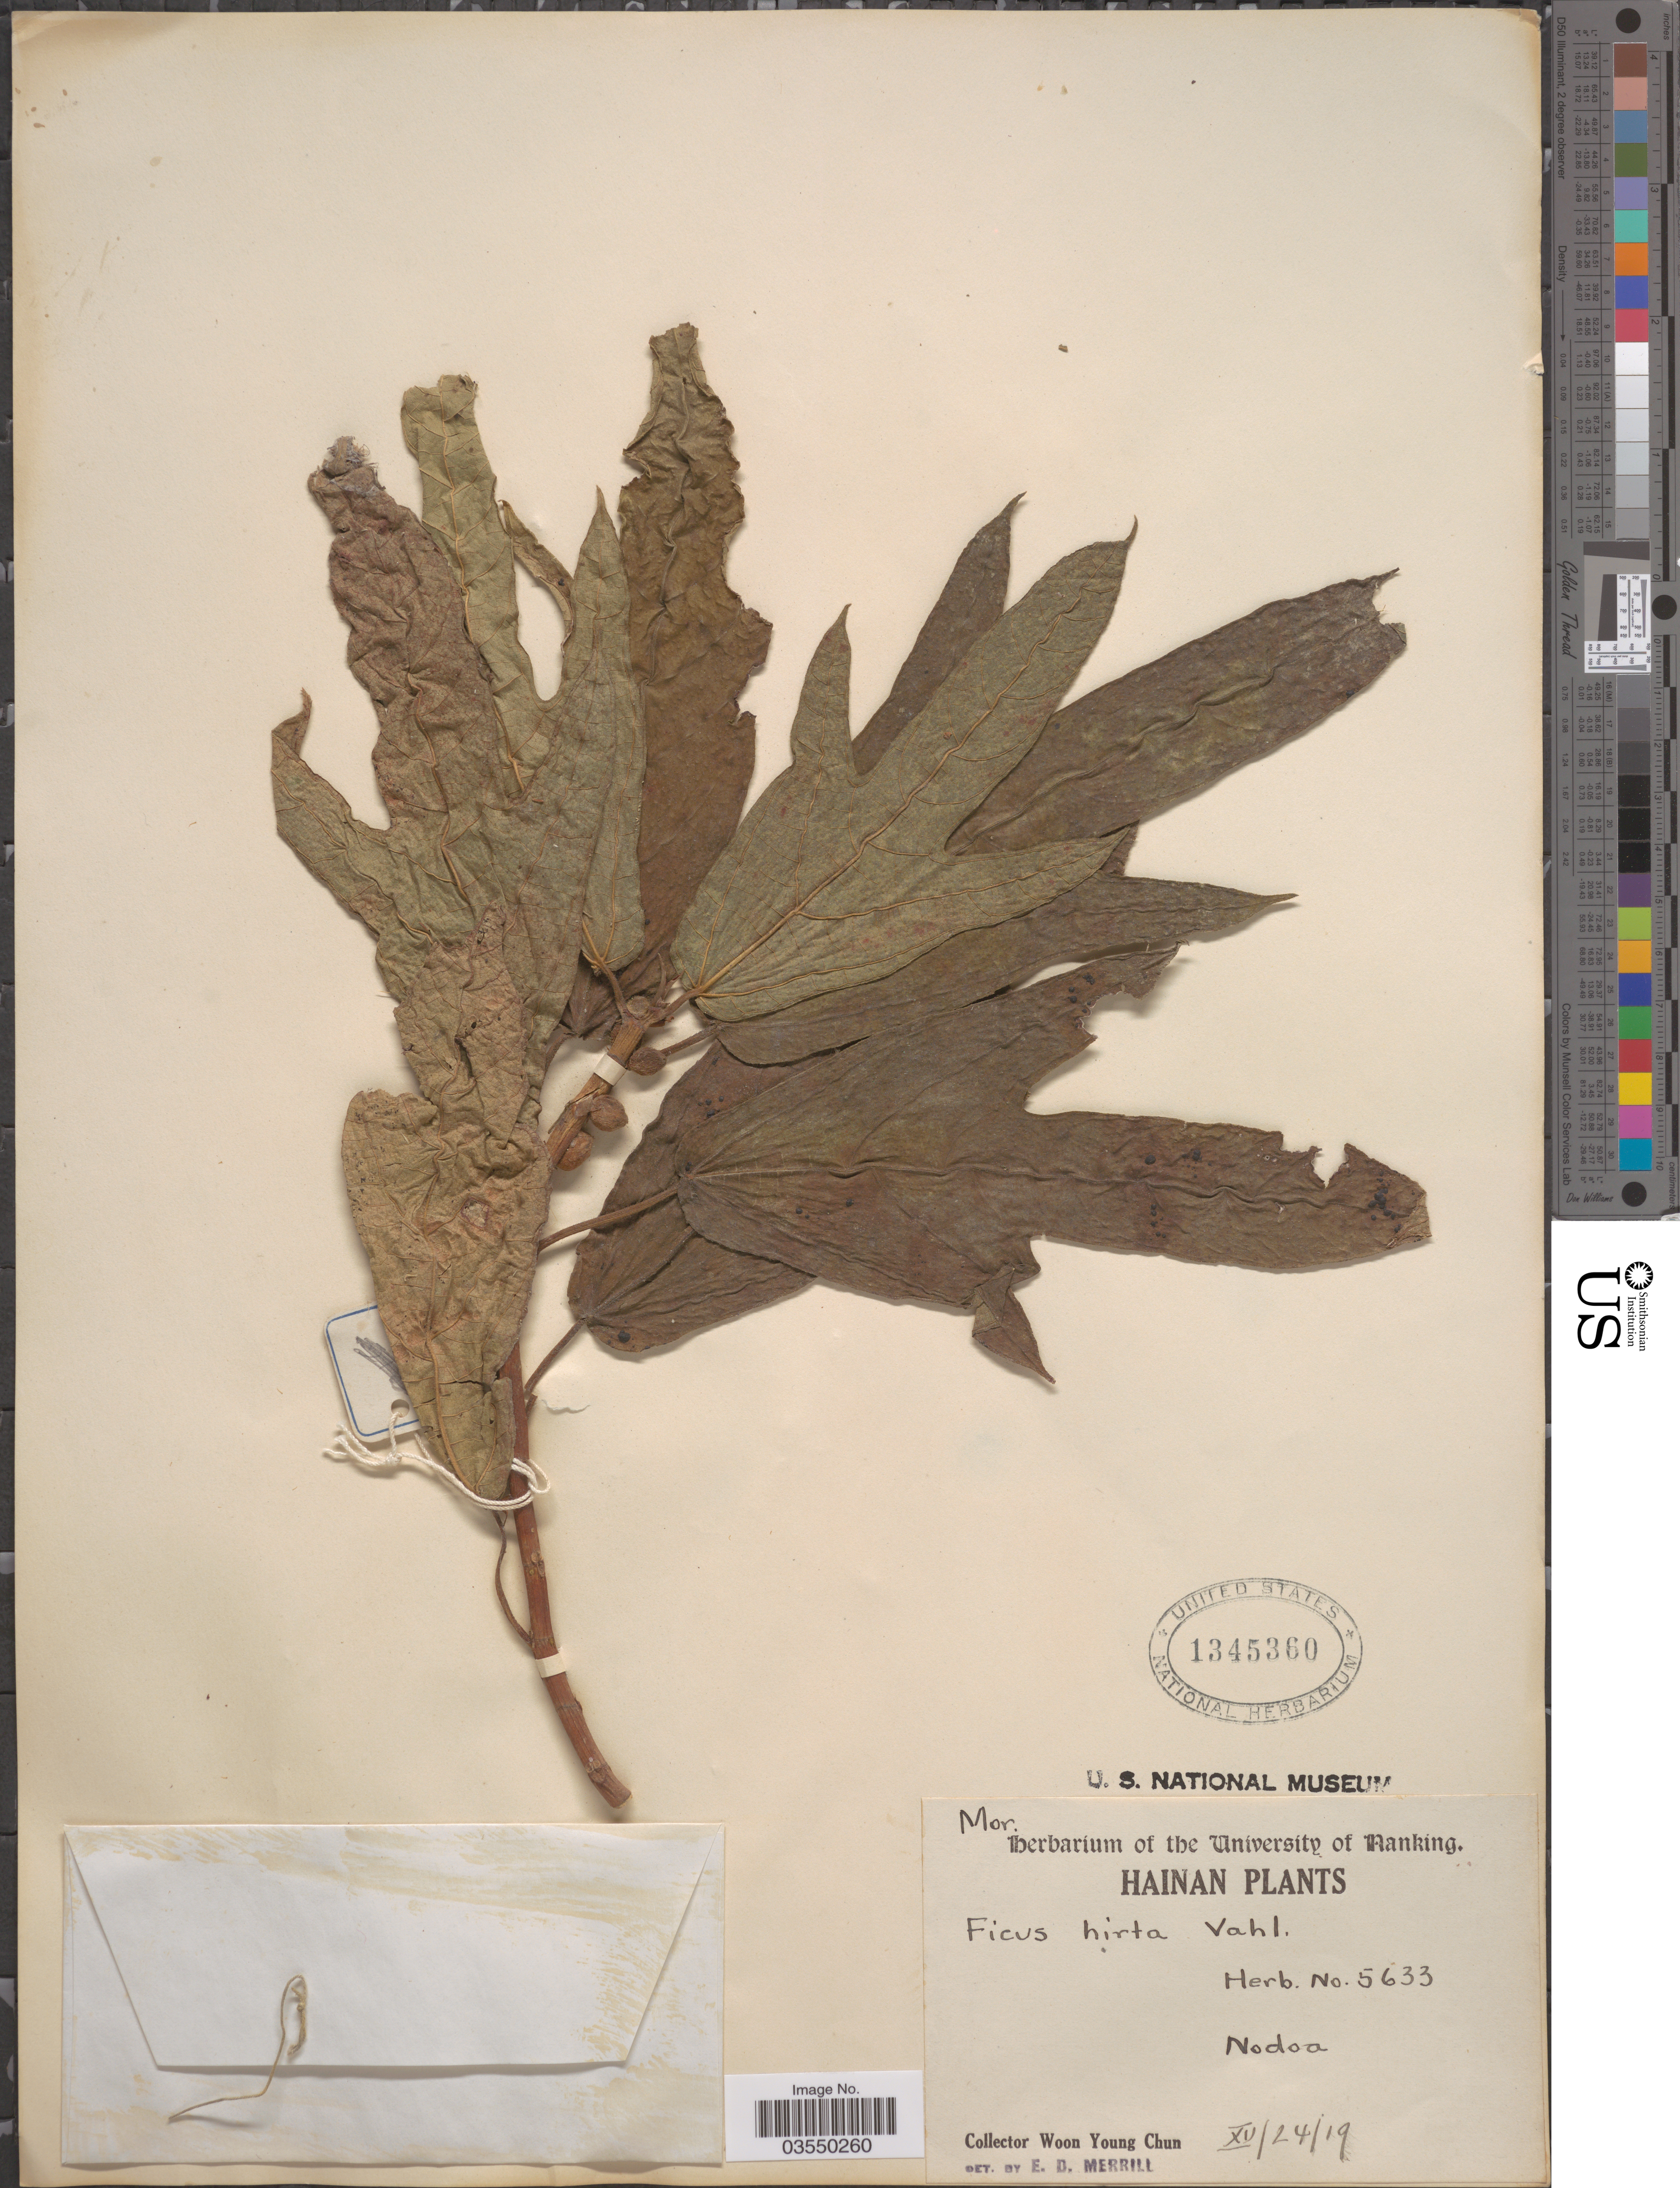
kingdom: Plantae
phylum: Tracheophyta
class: Magnoliopsida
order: Rosales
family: Moraceae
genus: Ficus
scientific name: Ficus hirta var. roxburghii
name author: King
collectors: W. Y. Chun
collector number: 5633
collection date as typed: Transcribed d/m/y: 24/12/19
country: China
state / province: Hainan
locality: Nodoa.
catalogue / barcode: US 1345360